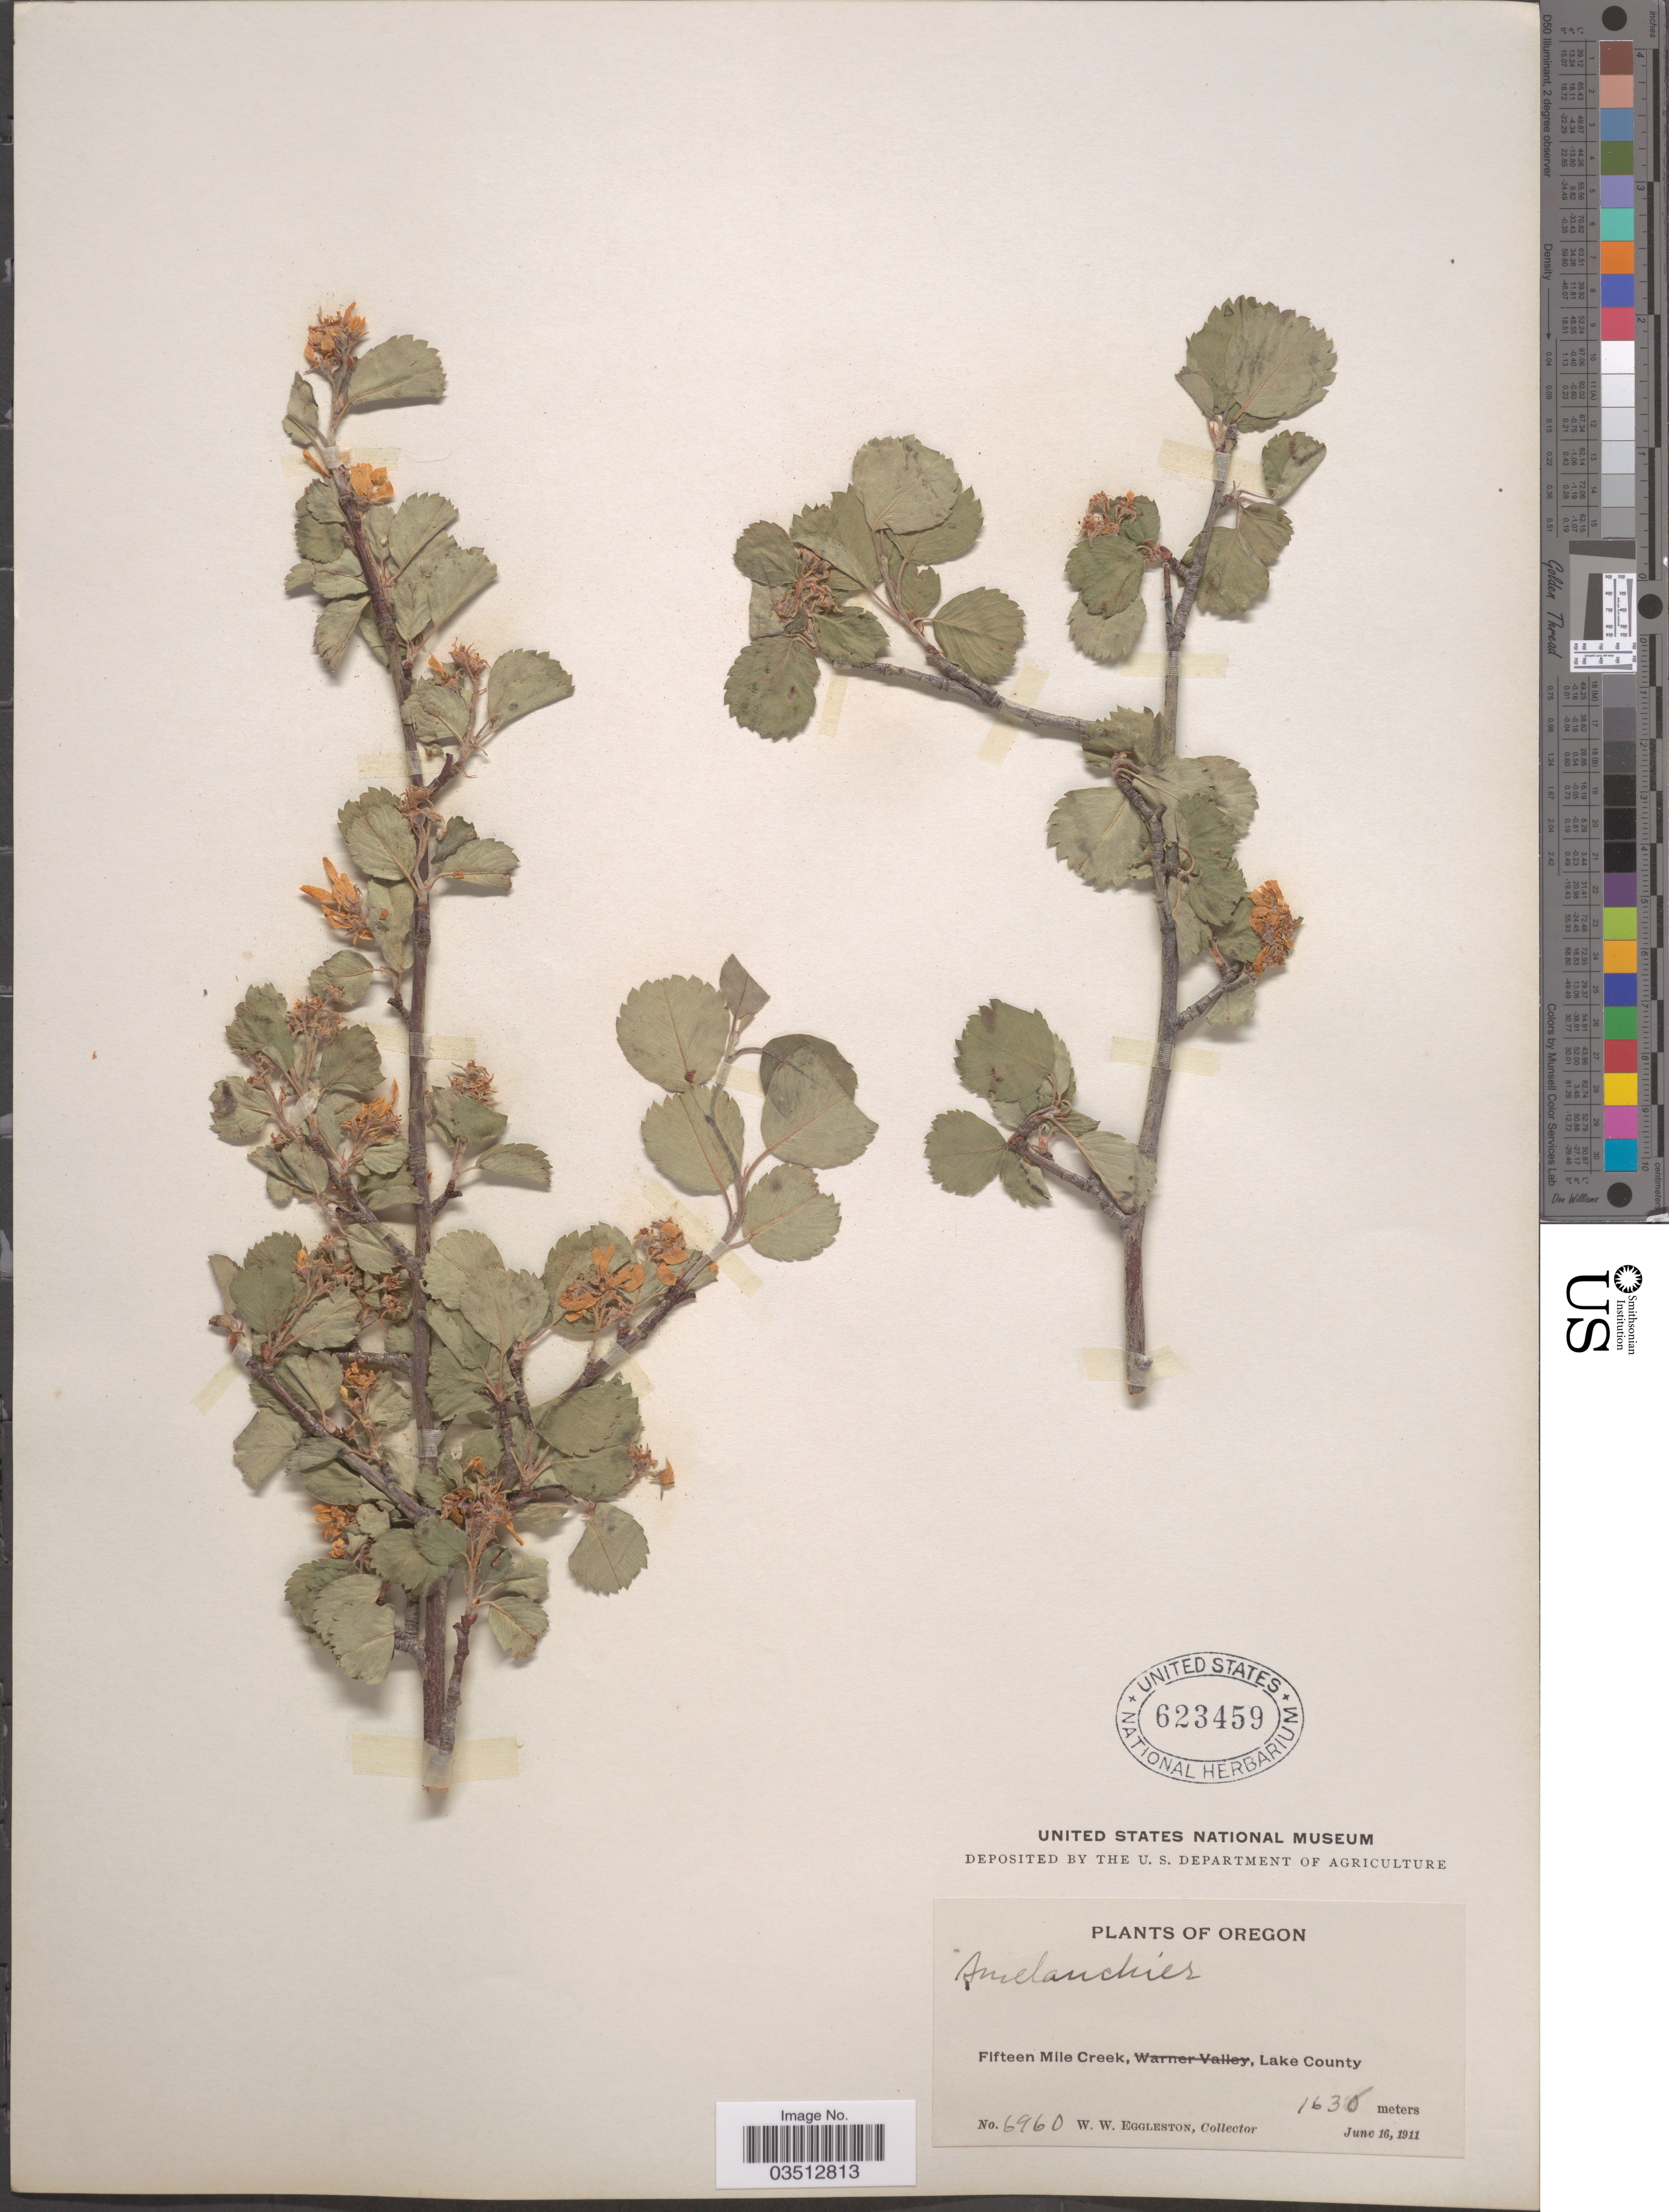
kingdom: Plantae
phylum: Tracheophyta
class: Magnoliopsida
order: Rosales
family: Rosaceae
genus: Amelanchier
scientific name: Amelanchier sp.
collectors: W. W. Eggleston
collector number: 6960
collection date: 1911-06-16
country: United States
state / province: Oregon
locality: Fifteen Mile Creek, Lake County.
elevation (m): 1630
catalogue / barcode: US 623459